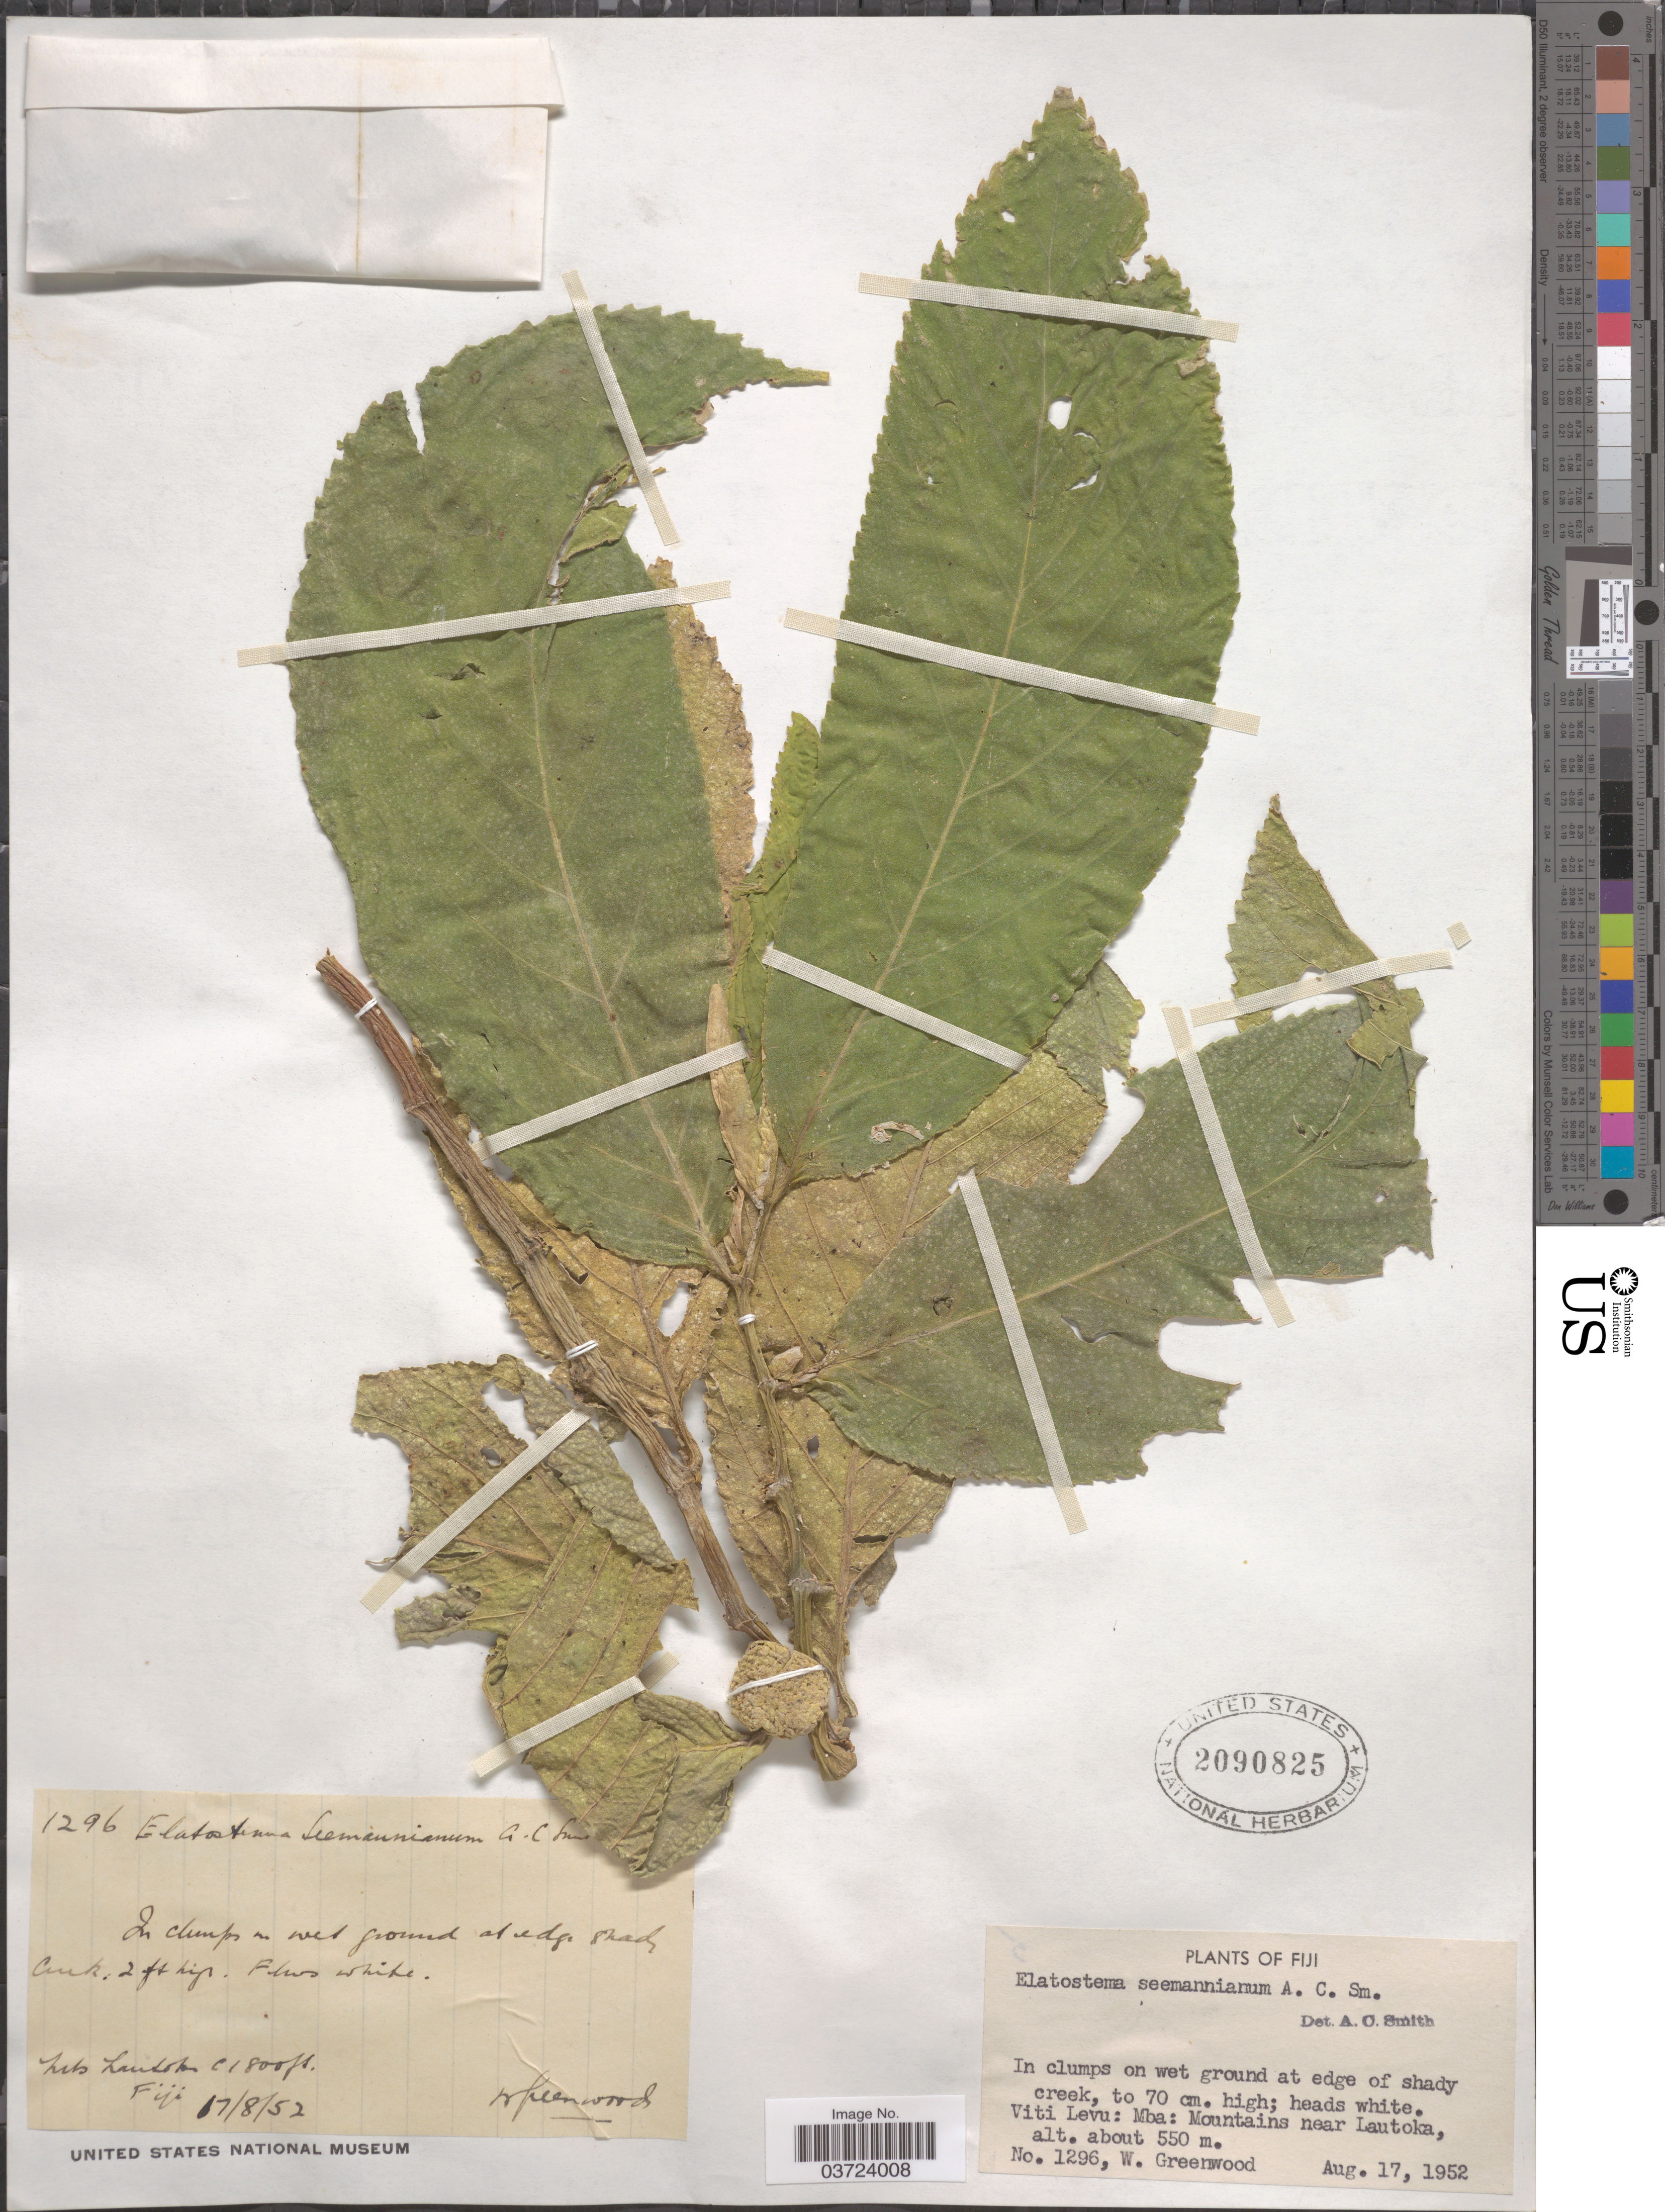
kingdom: Plantae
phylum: Tracheophyta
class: Magnoliopsida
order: Rosales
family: Urticaceae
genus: Elatostema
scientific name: Elatostema seemannianum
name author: A.C. Sm.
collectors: W. Greenwood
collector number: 1296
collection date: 1952-08-17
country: Fiji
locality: In clumps on wet ground at edge of shady creek. Viti Levu: Mba: Mountains near Lautoka.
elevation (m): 549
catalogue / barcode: US 2090825